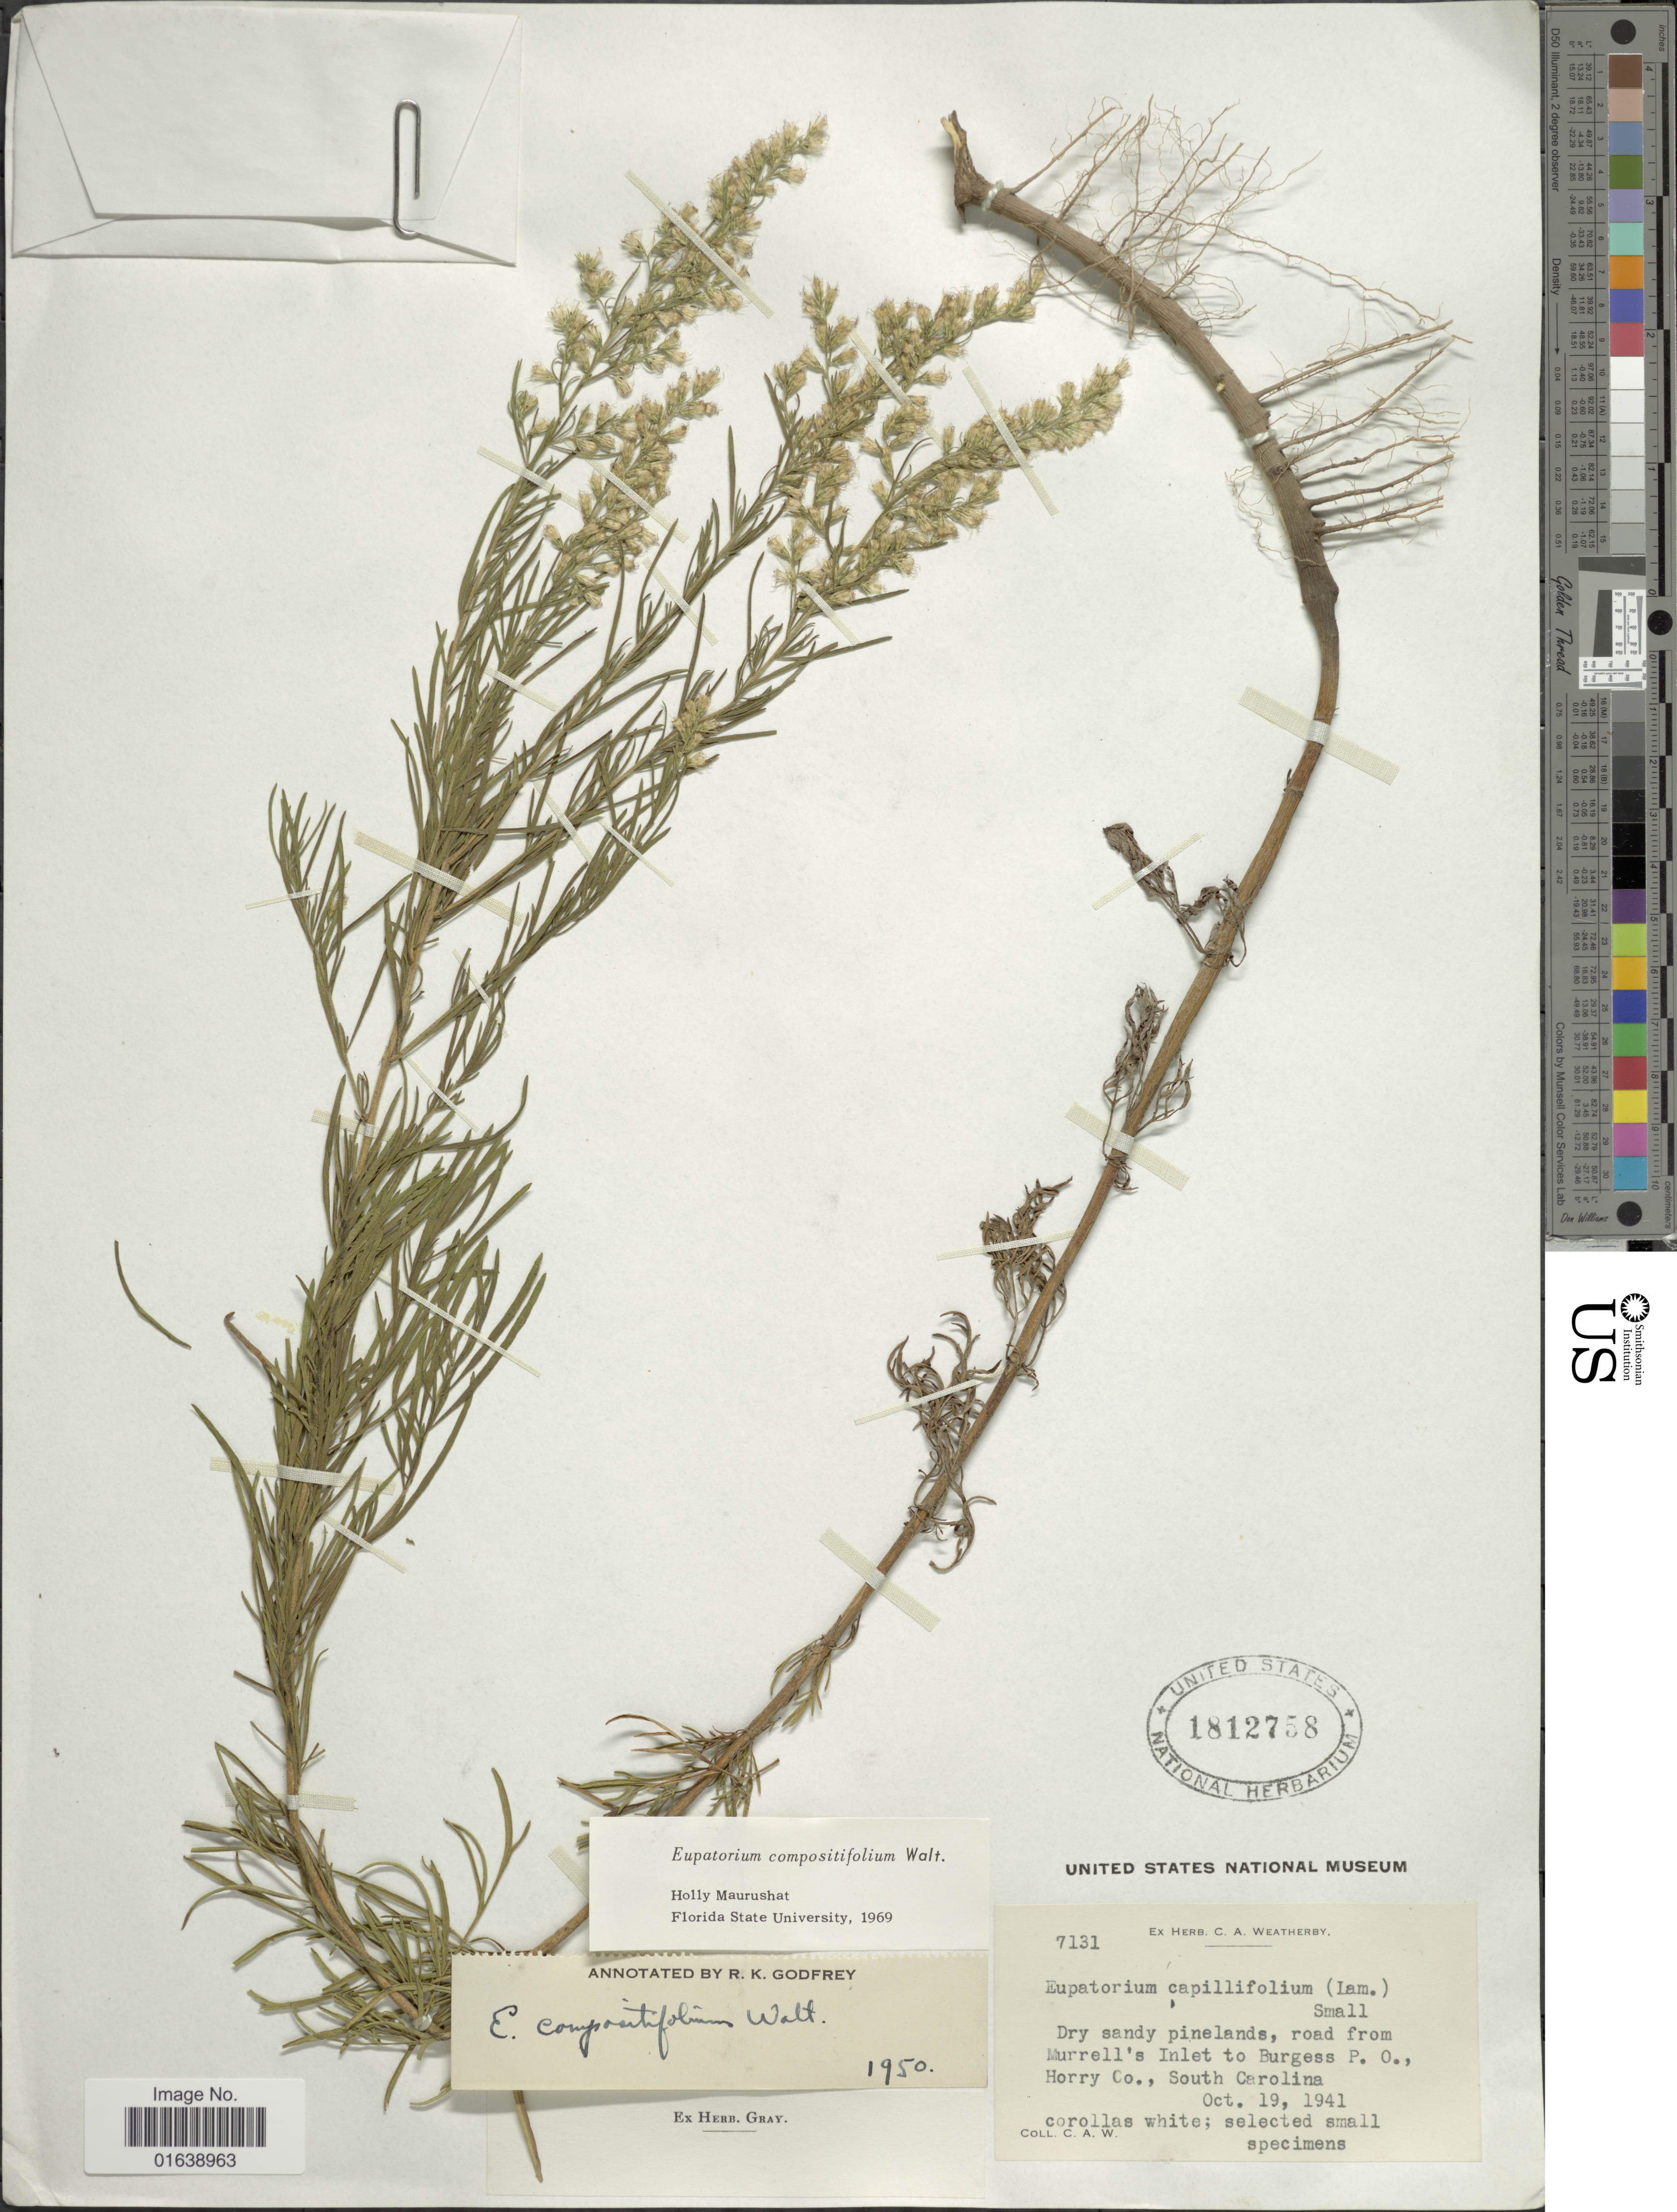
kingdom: Plantae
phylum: Tracheophyta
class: Magnoliopsida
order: Asterales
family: Asteraceae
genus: Eupatorium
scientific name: Eupatorium compositifolium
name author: Walter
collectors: C. A. Weatherby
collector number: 7131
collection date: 1941-10-19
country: United States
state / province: South Carolina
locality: Dry sandy pinelands, road from Murrels's Inlet to Burgess P. O. Horry Co., South Carolina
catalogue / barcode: US 1812758